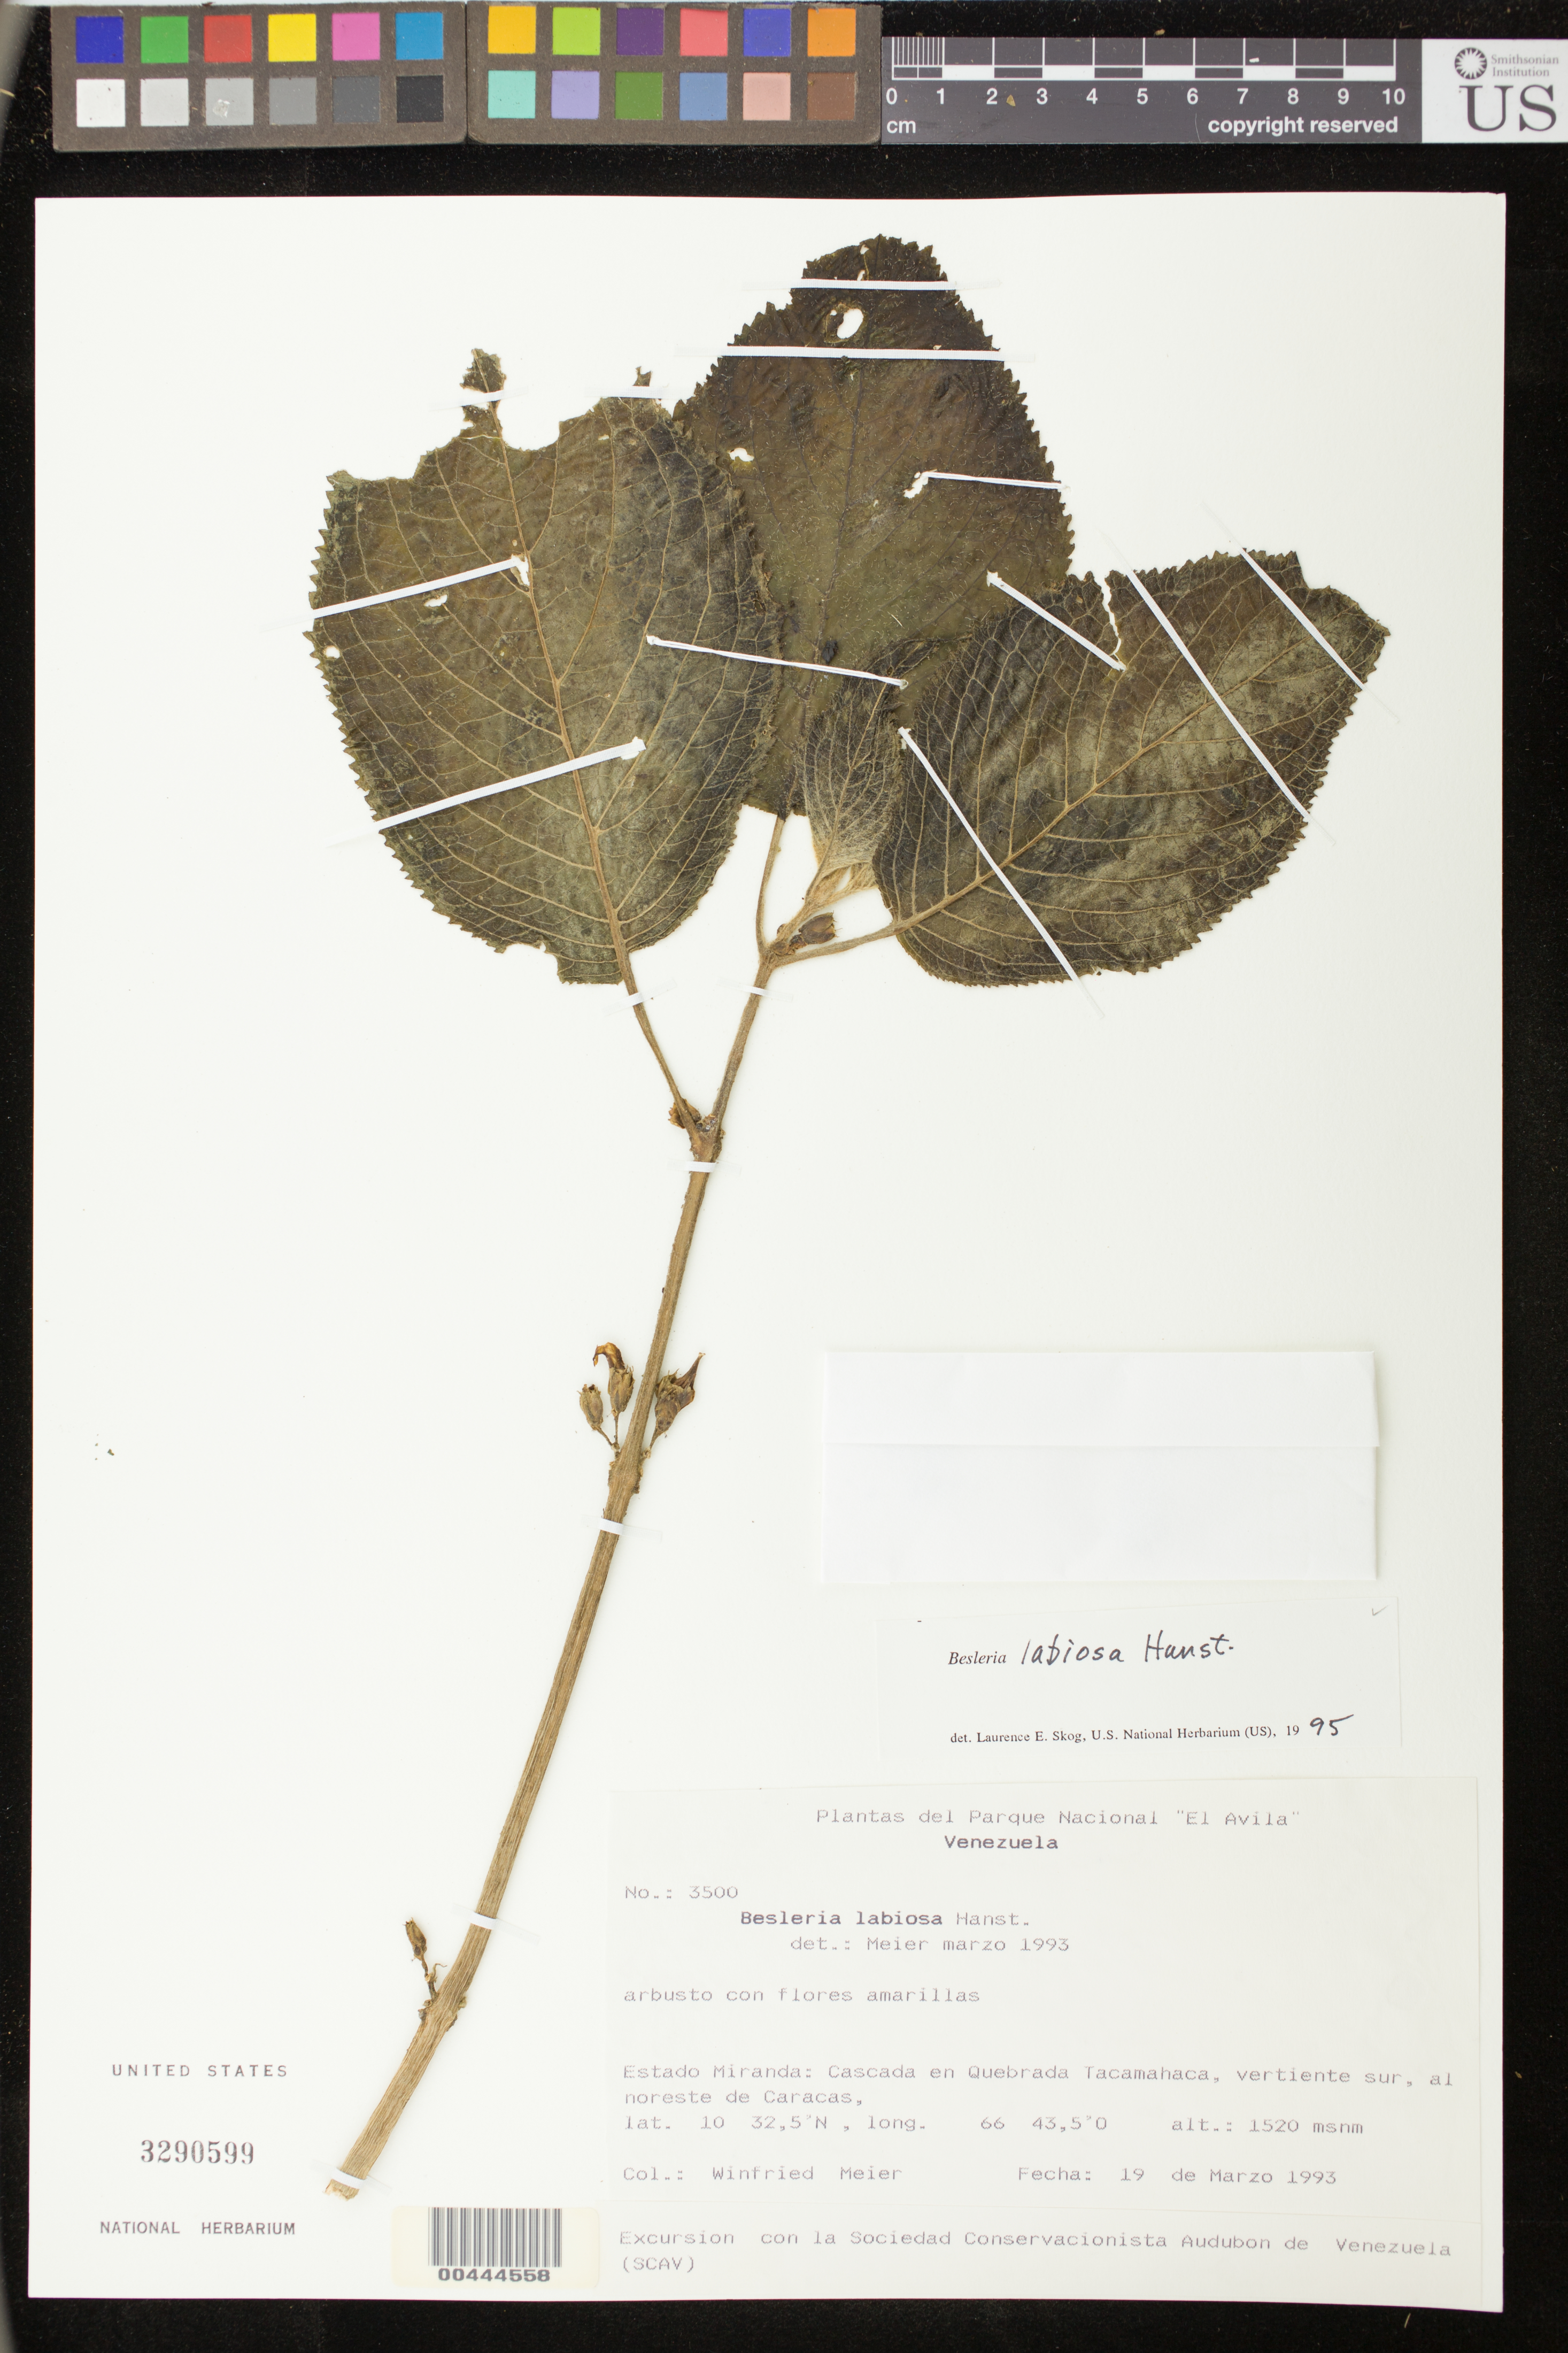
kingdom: Plantae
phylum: Tracheophyta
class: Magnoliopsida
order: Lamiales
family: Gesneriaceae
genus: Besleria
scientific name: Besleria labiosa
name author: Hanst.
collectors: W. Meier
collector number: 3500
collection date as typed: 19 Mar 1993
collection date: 1993-03-19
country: Venezuela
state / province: Miranda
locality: Cascada en Quebrada Tacamahaca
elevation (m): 1520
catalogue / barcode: US 3290599